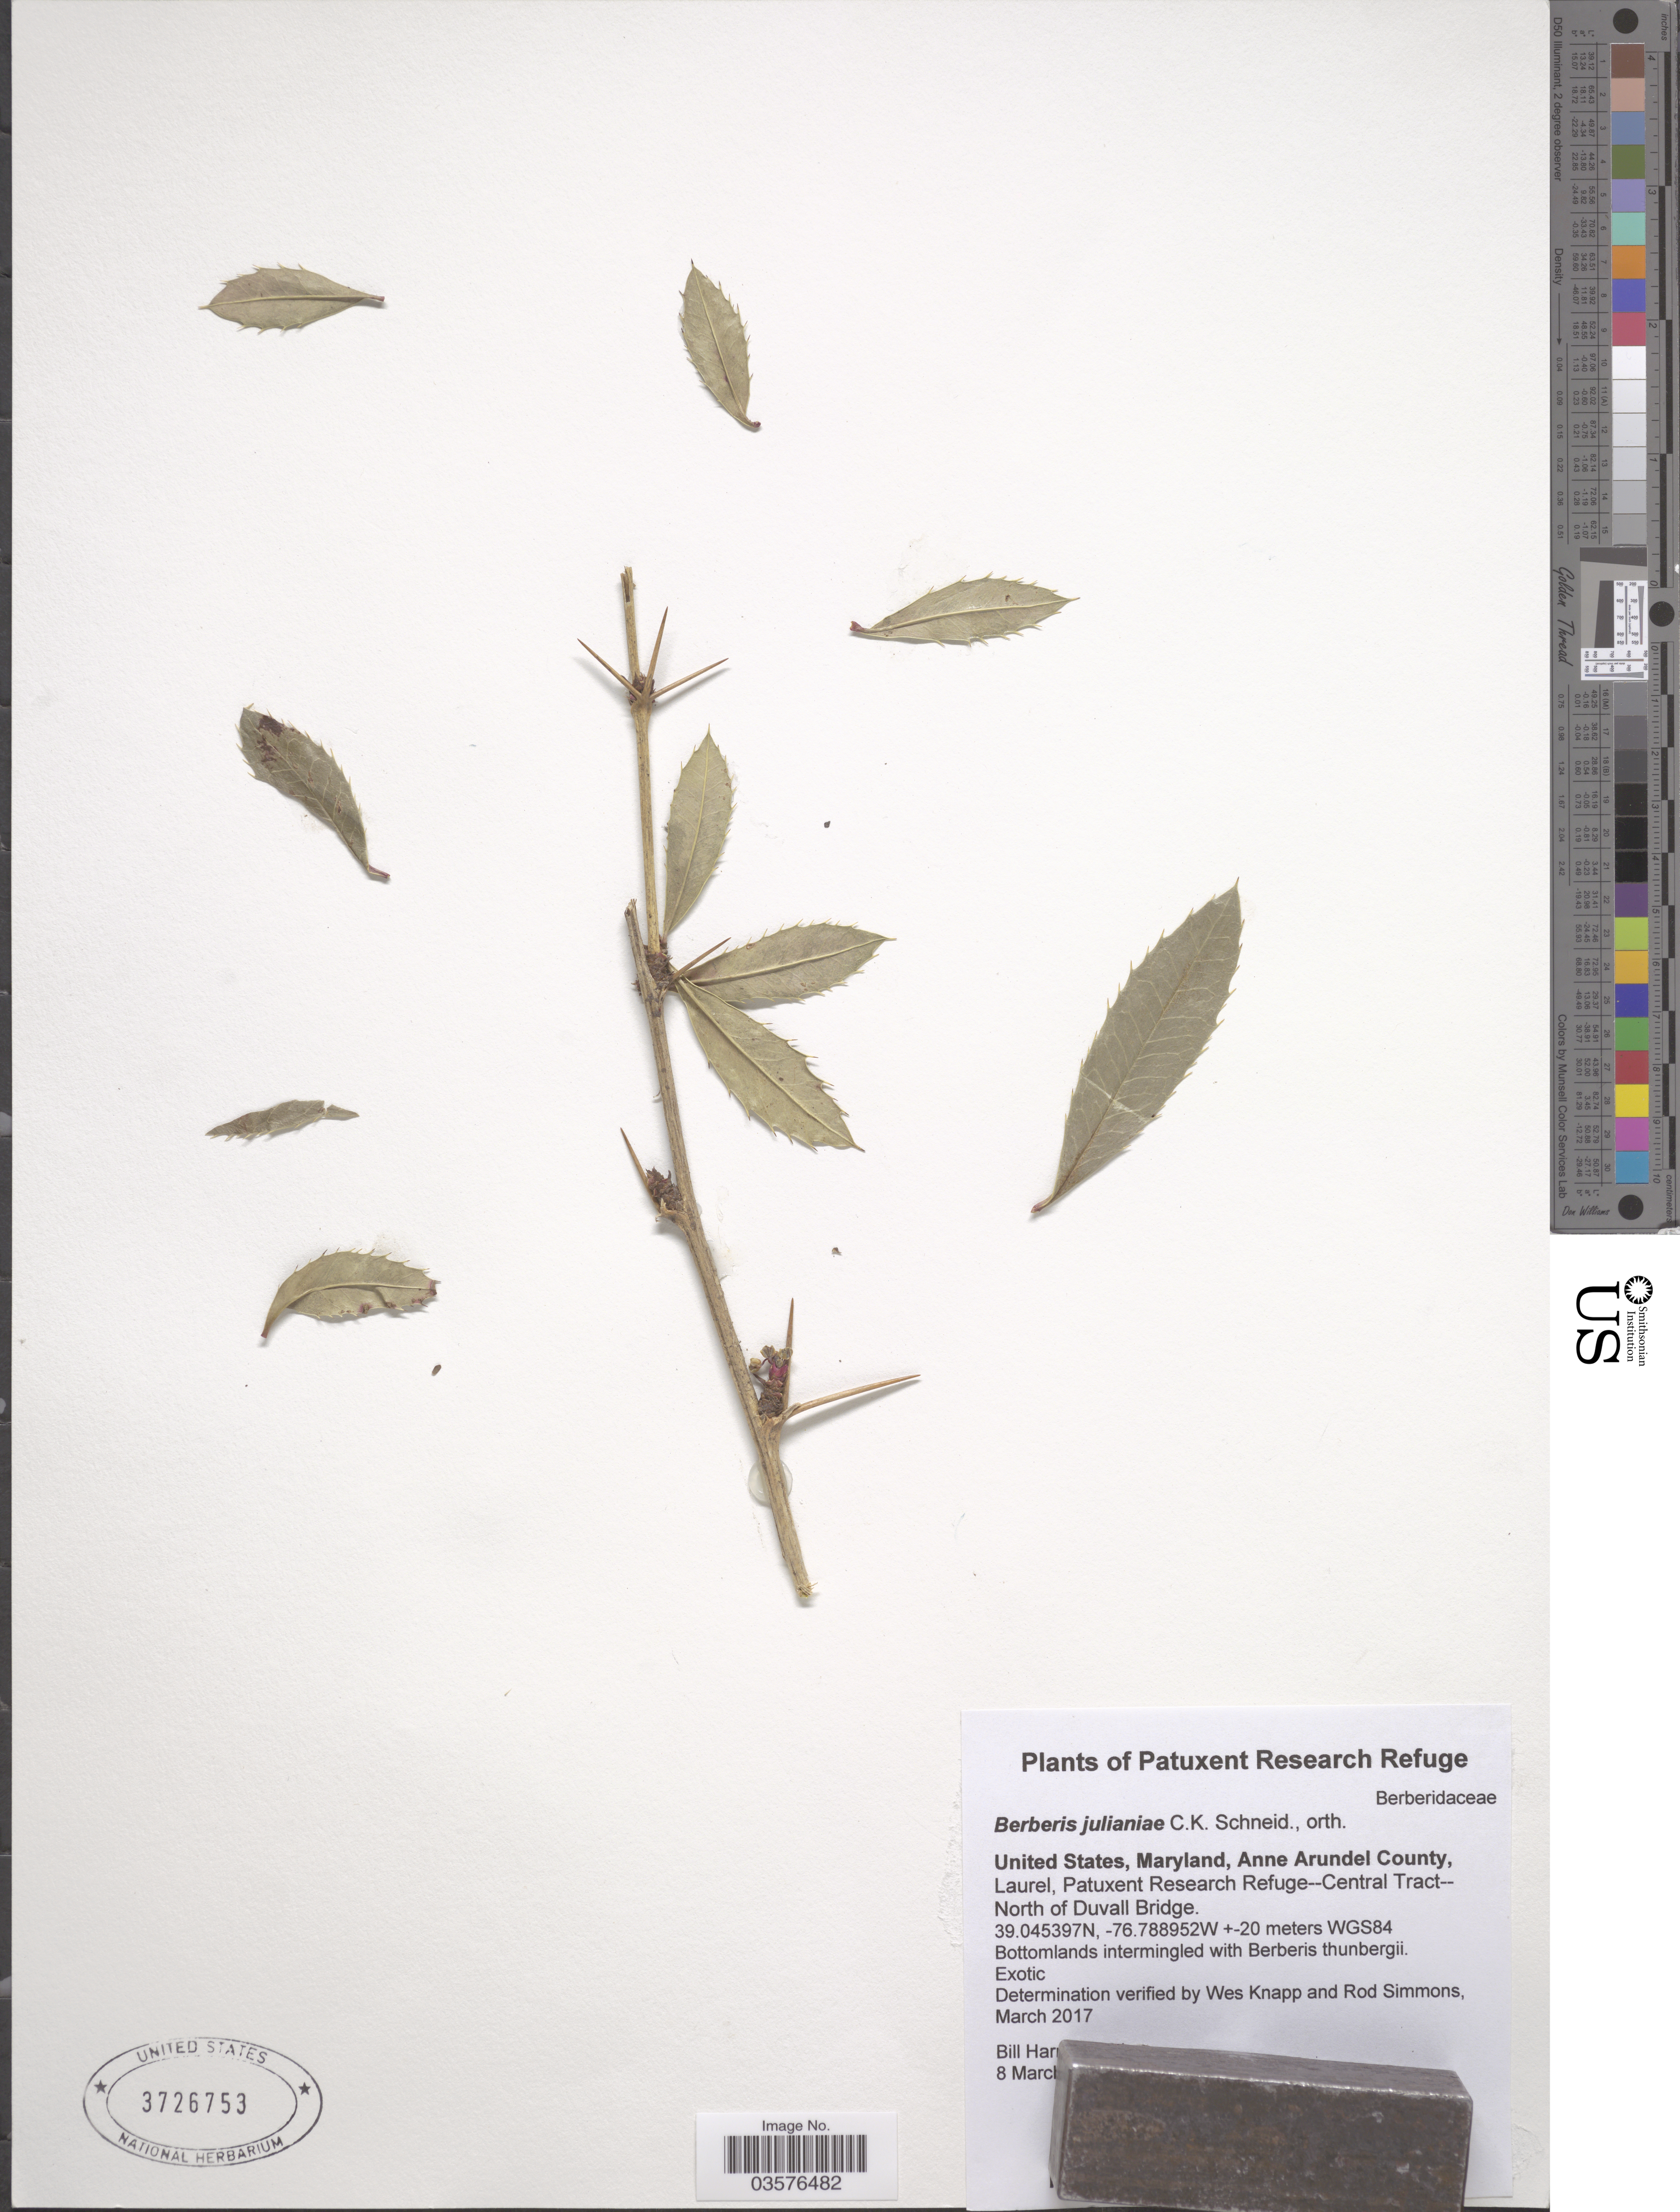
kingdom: Plantae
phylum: Tracheophyta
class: Magnoliopsida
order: Ranunculales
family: Berberidaceae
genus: Berberis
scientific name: Berberis julianae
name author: C.K. Schneid. in Sarg.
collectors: B. Harms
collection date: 2017-03-08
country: United States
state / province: Maryland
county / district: Anne Arundel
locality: Anne Arundel County, Laurel, Patuxent Research Refuge -- Central Tract -- North of Duvall Bridge. WGS84.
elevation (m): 20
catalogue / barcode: US 3726753